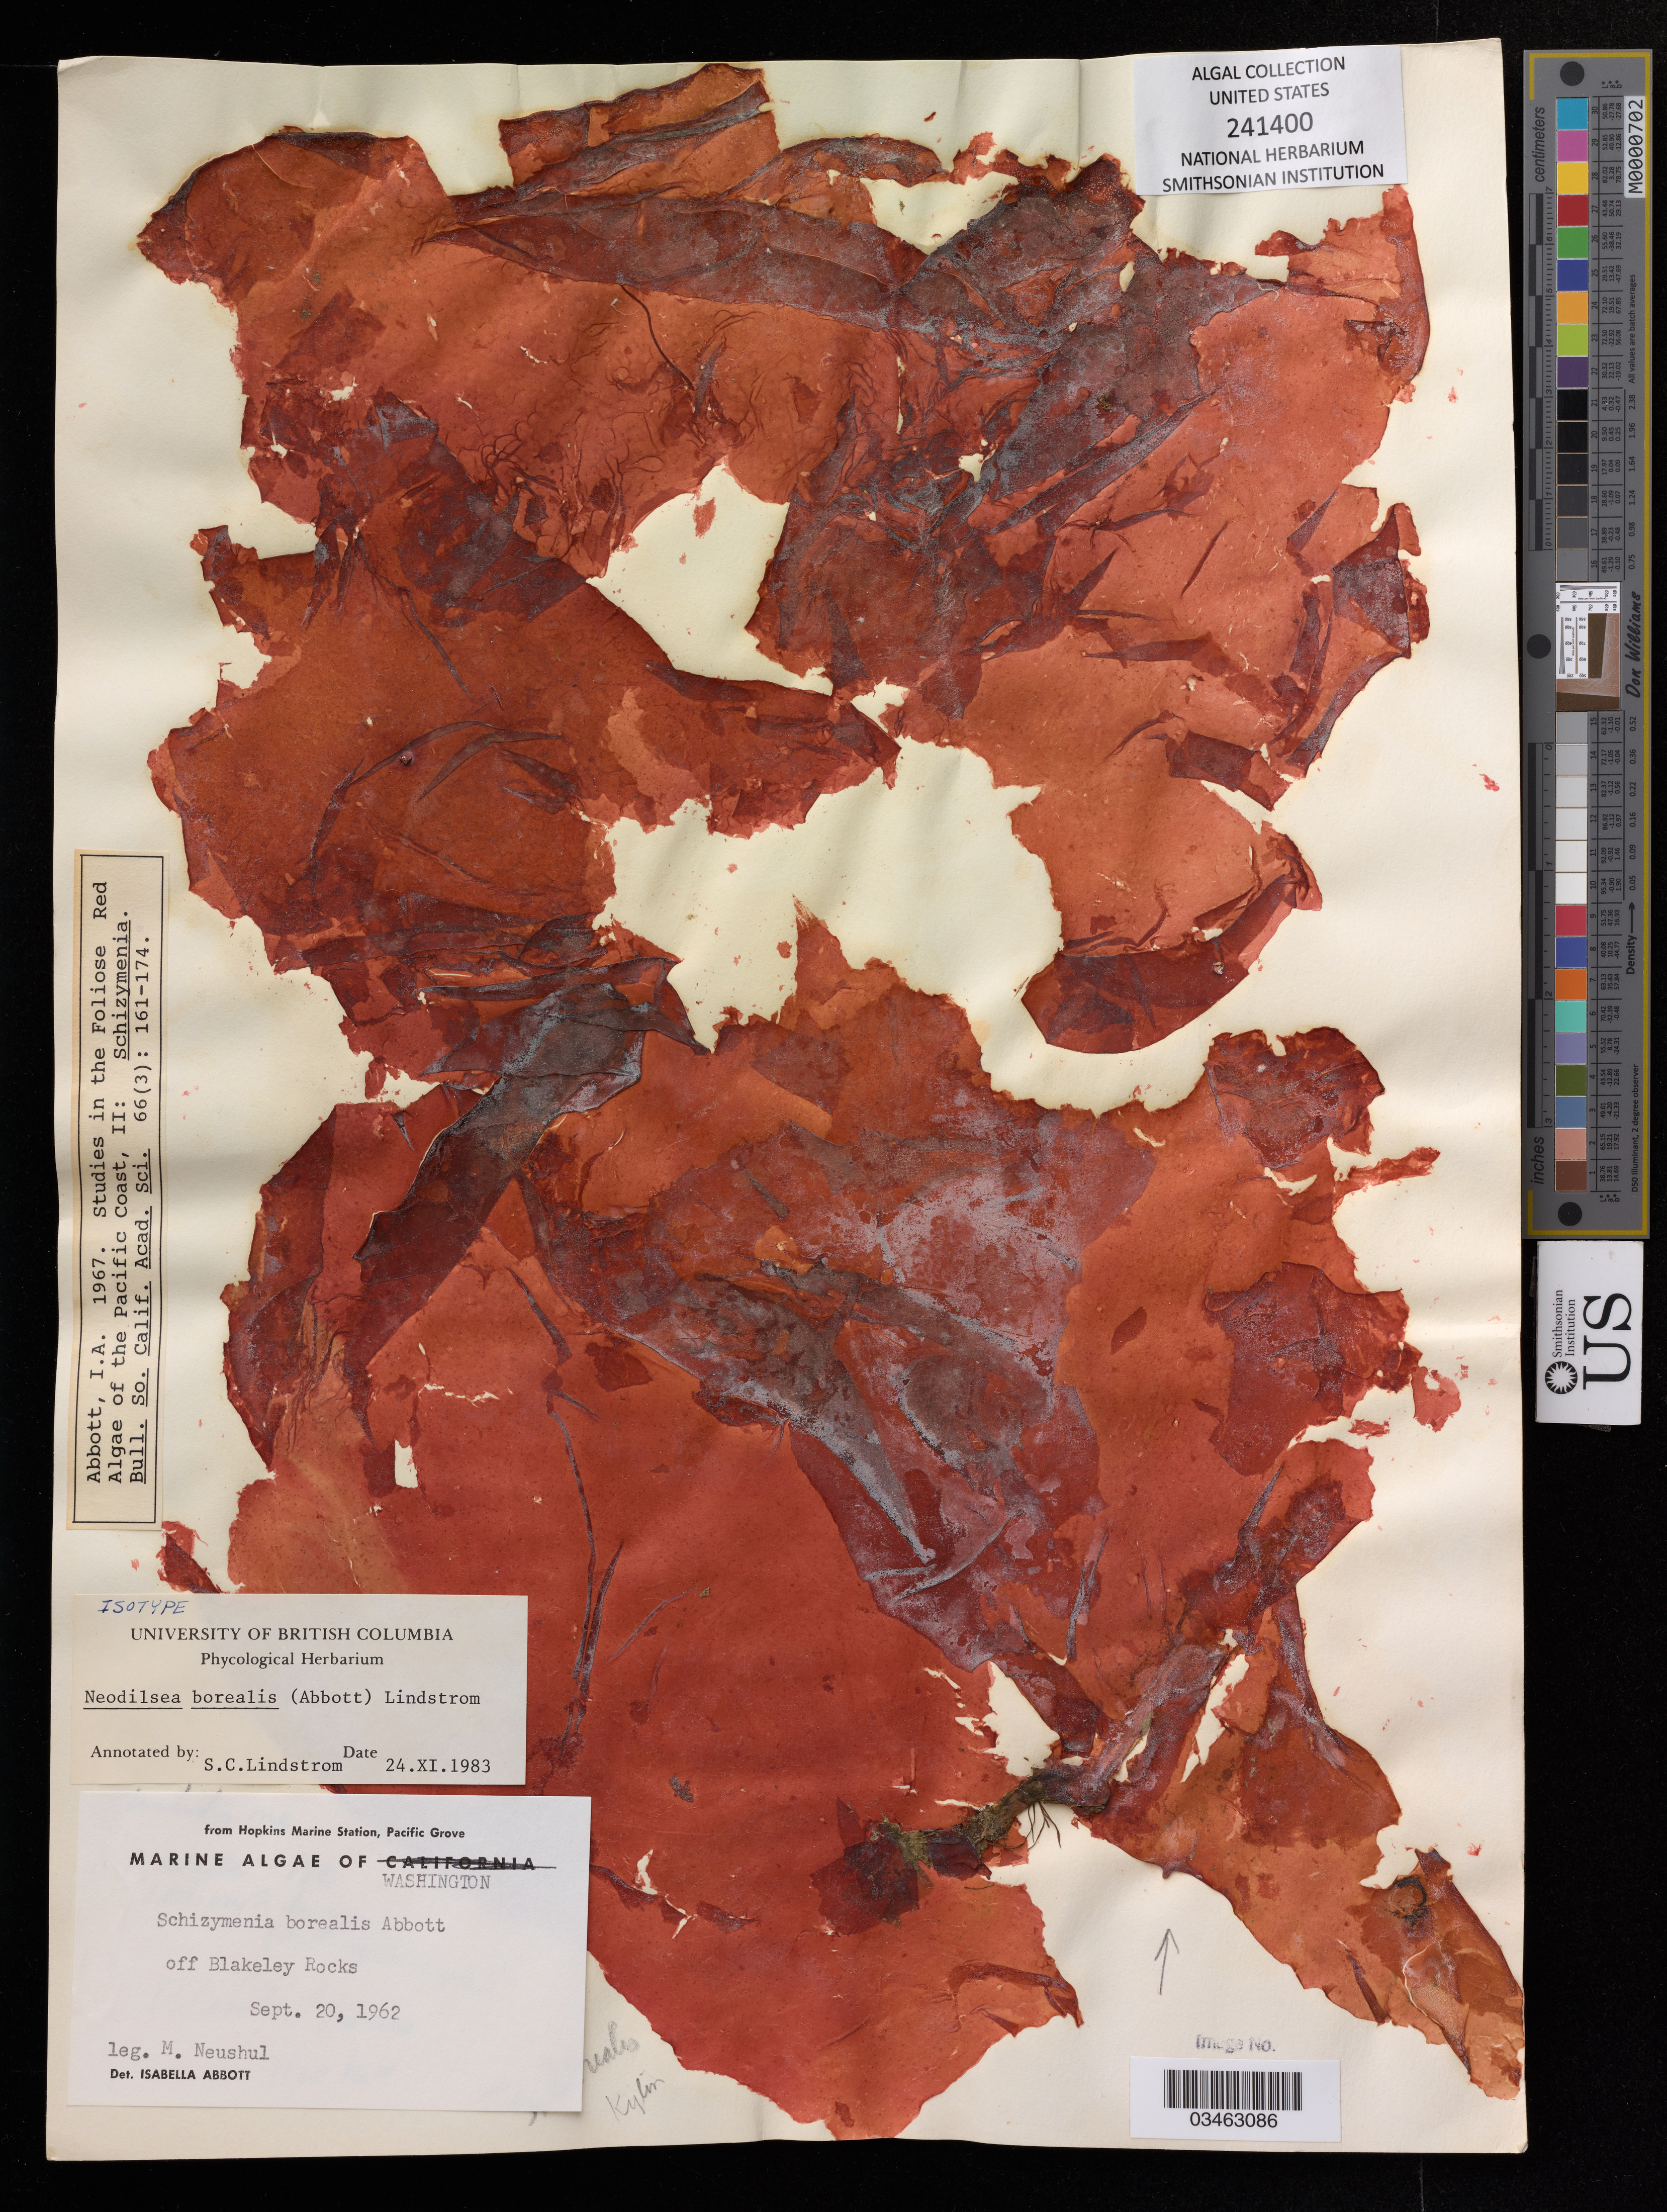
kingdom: Plantae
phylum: Rhodophyta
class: Florideophyceae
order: Gigartinales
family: Dumontiaceae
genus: Neodilsea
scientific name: Neodilsea borealis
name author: (I.A. Abbott) S.C. Lindstrom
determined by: Lindstrom, S. C.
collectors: M. Neushul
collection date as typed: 20 Sep 1962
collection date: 1962-09-20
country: United States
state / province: Washington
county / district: San Juan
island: Blakely Island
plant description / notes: Questionable type designation by S.C. Lindstrom.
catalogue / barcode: US 241400